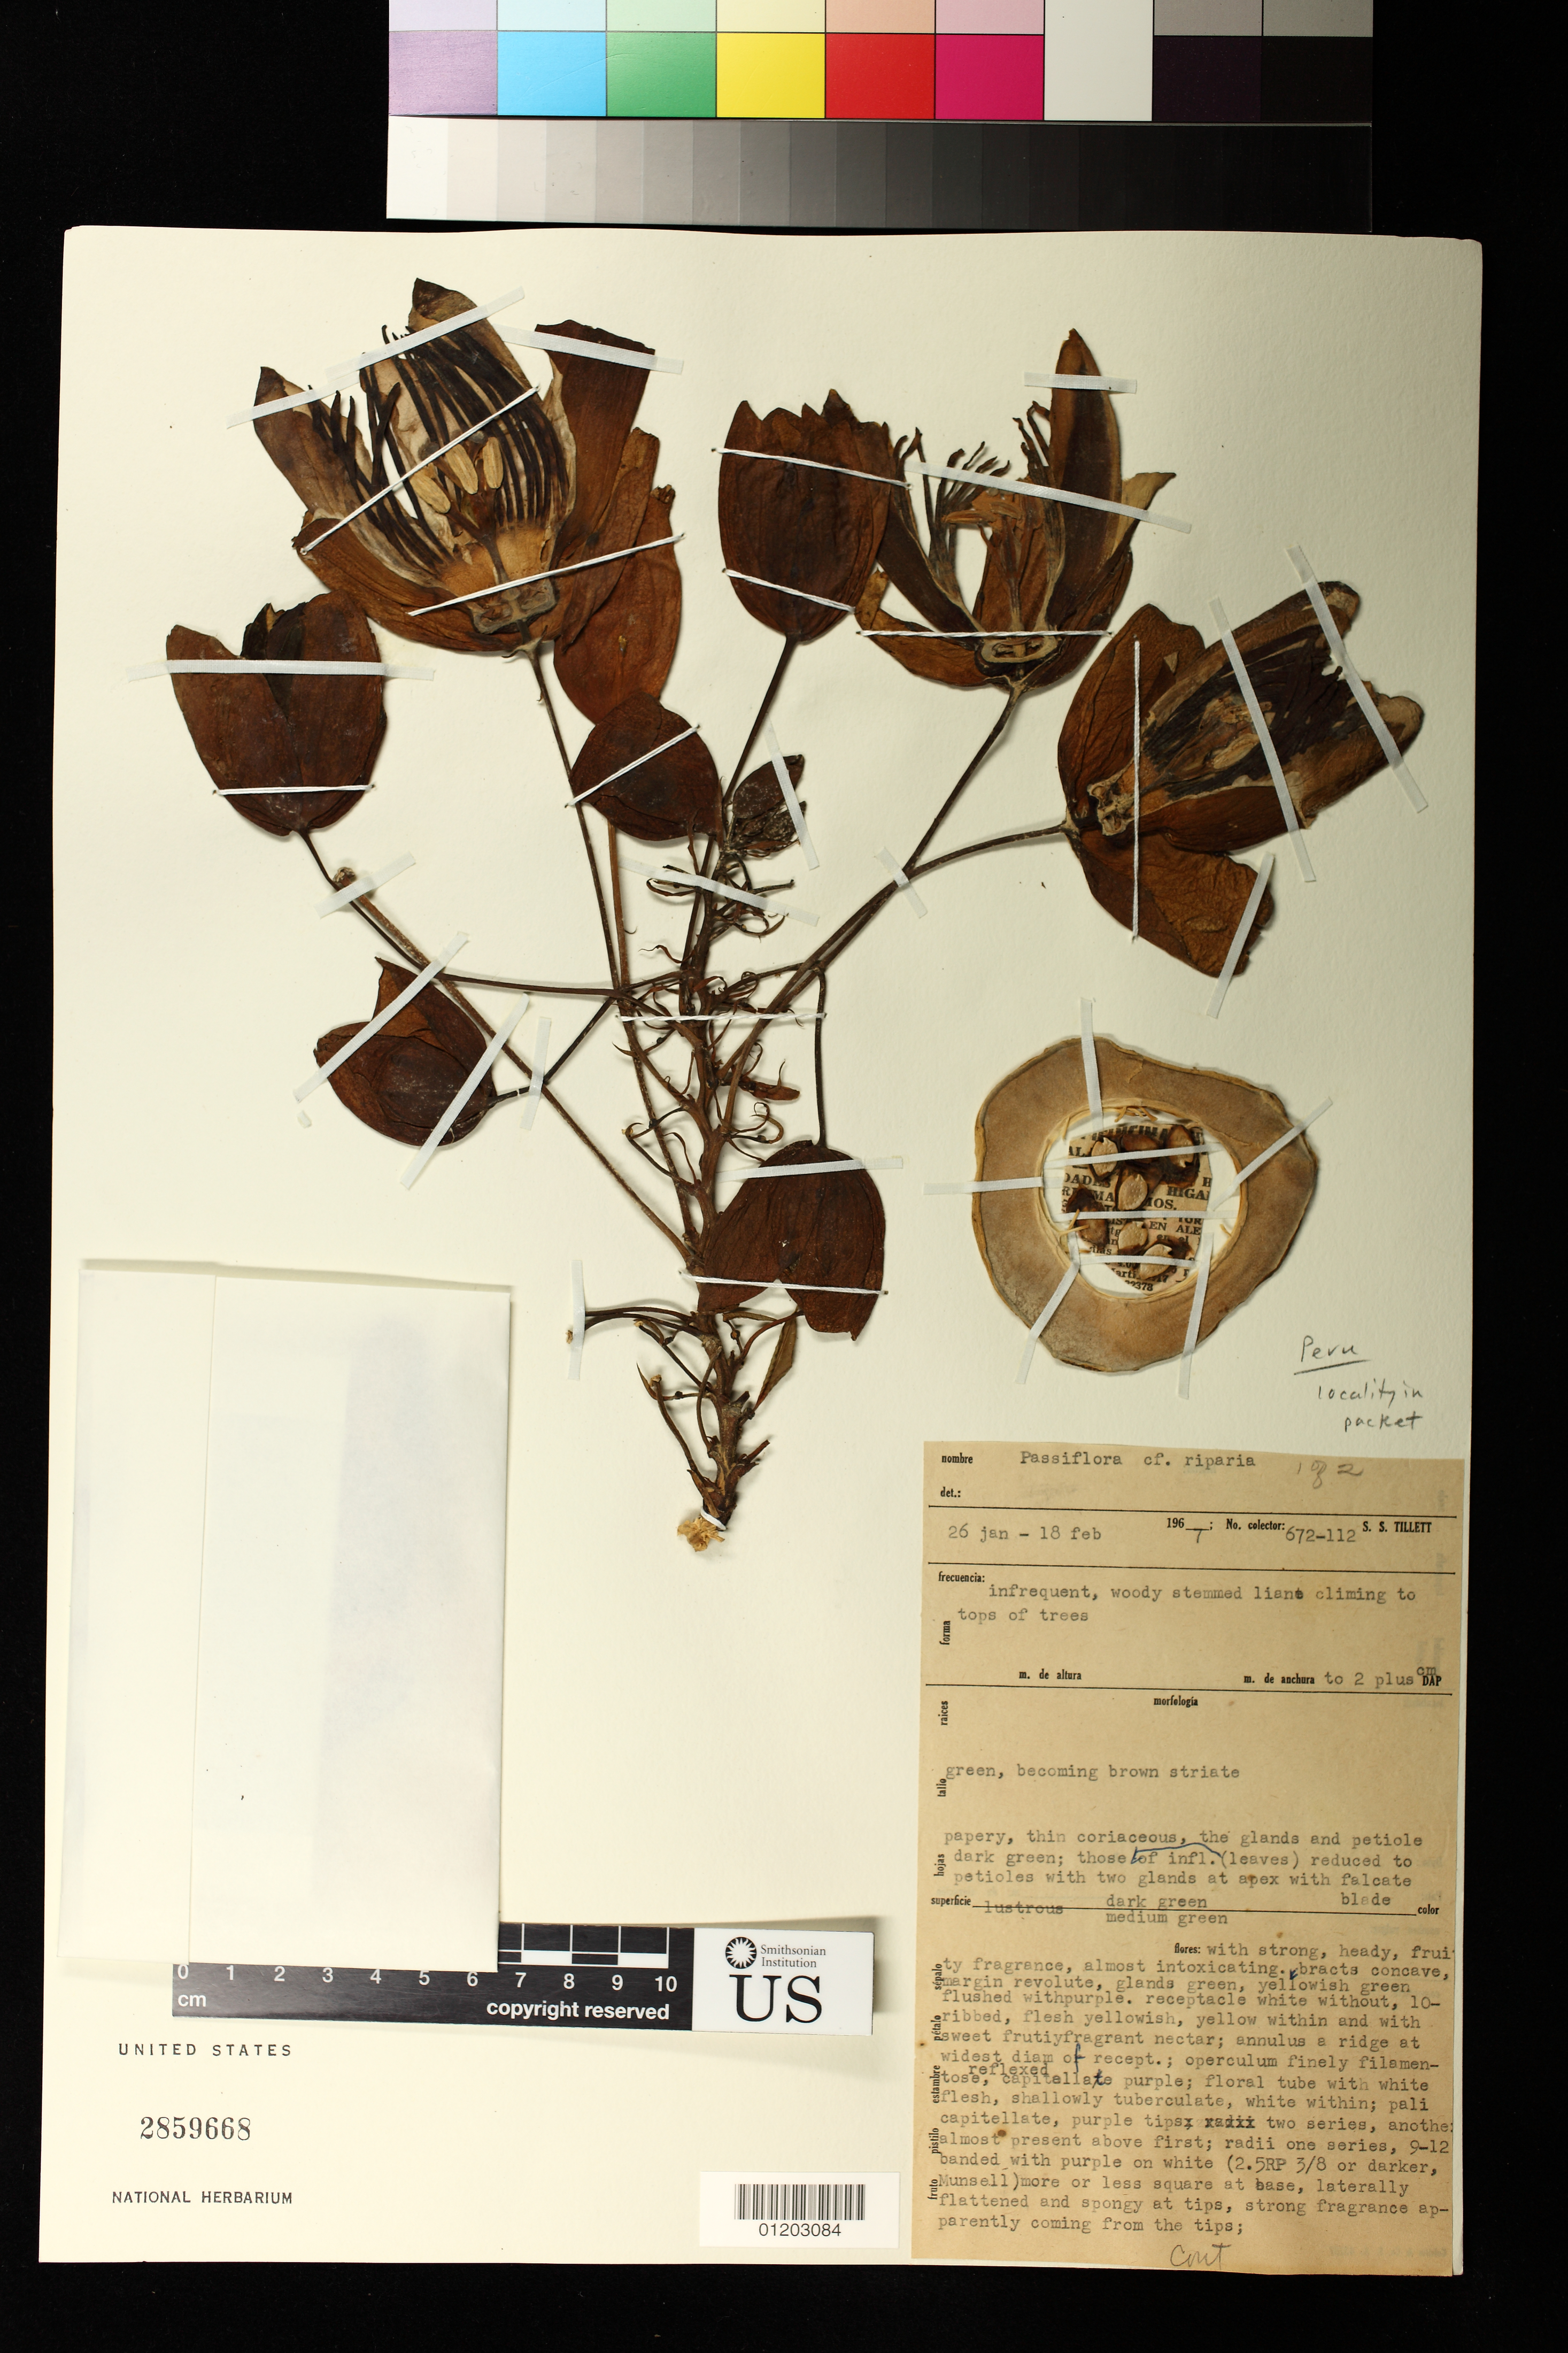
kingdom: Plantae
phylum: Tracheophyta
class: Magnoliopsida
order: Malpighiales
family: Passifloraceae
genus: Passiflora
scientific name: Passiflora riparia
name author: Mart. ex Mast.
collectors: S. S. Tillett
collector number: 672-112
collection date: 1967-01-26/1967-02-18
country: Peru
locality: Locality in packet.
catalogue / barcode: US 2859668